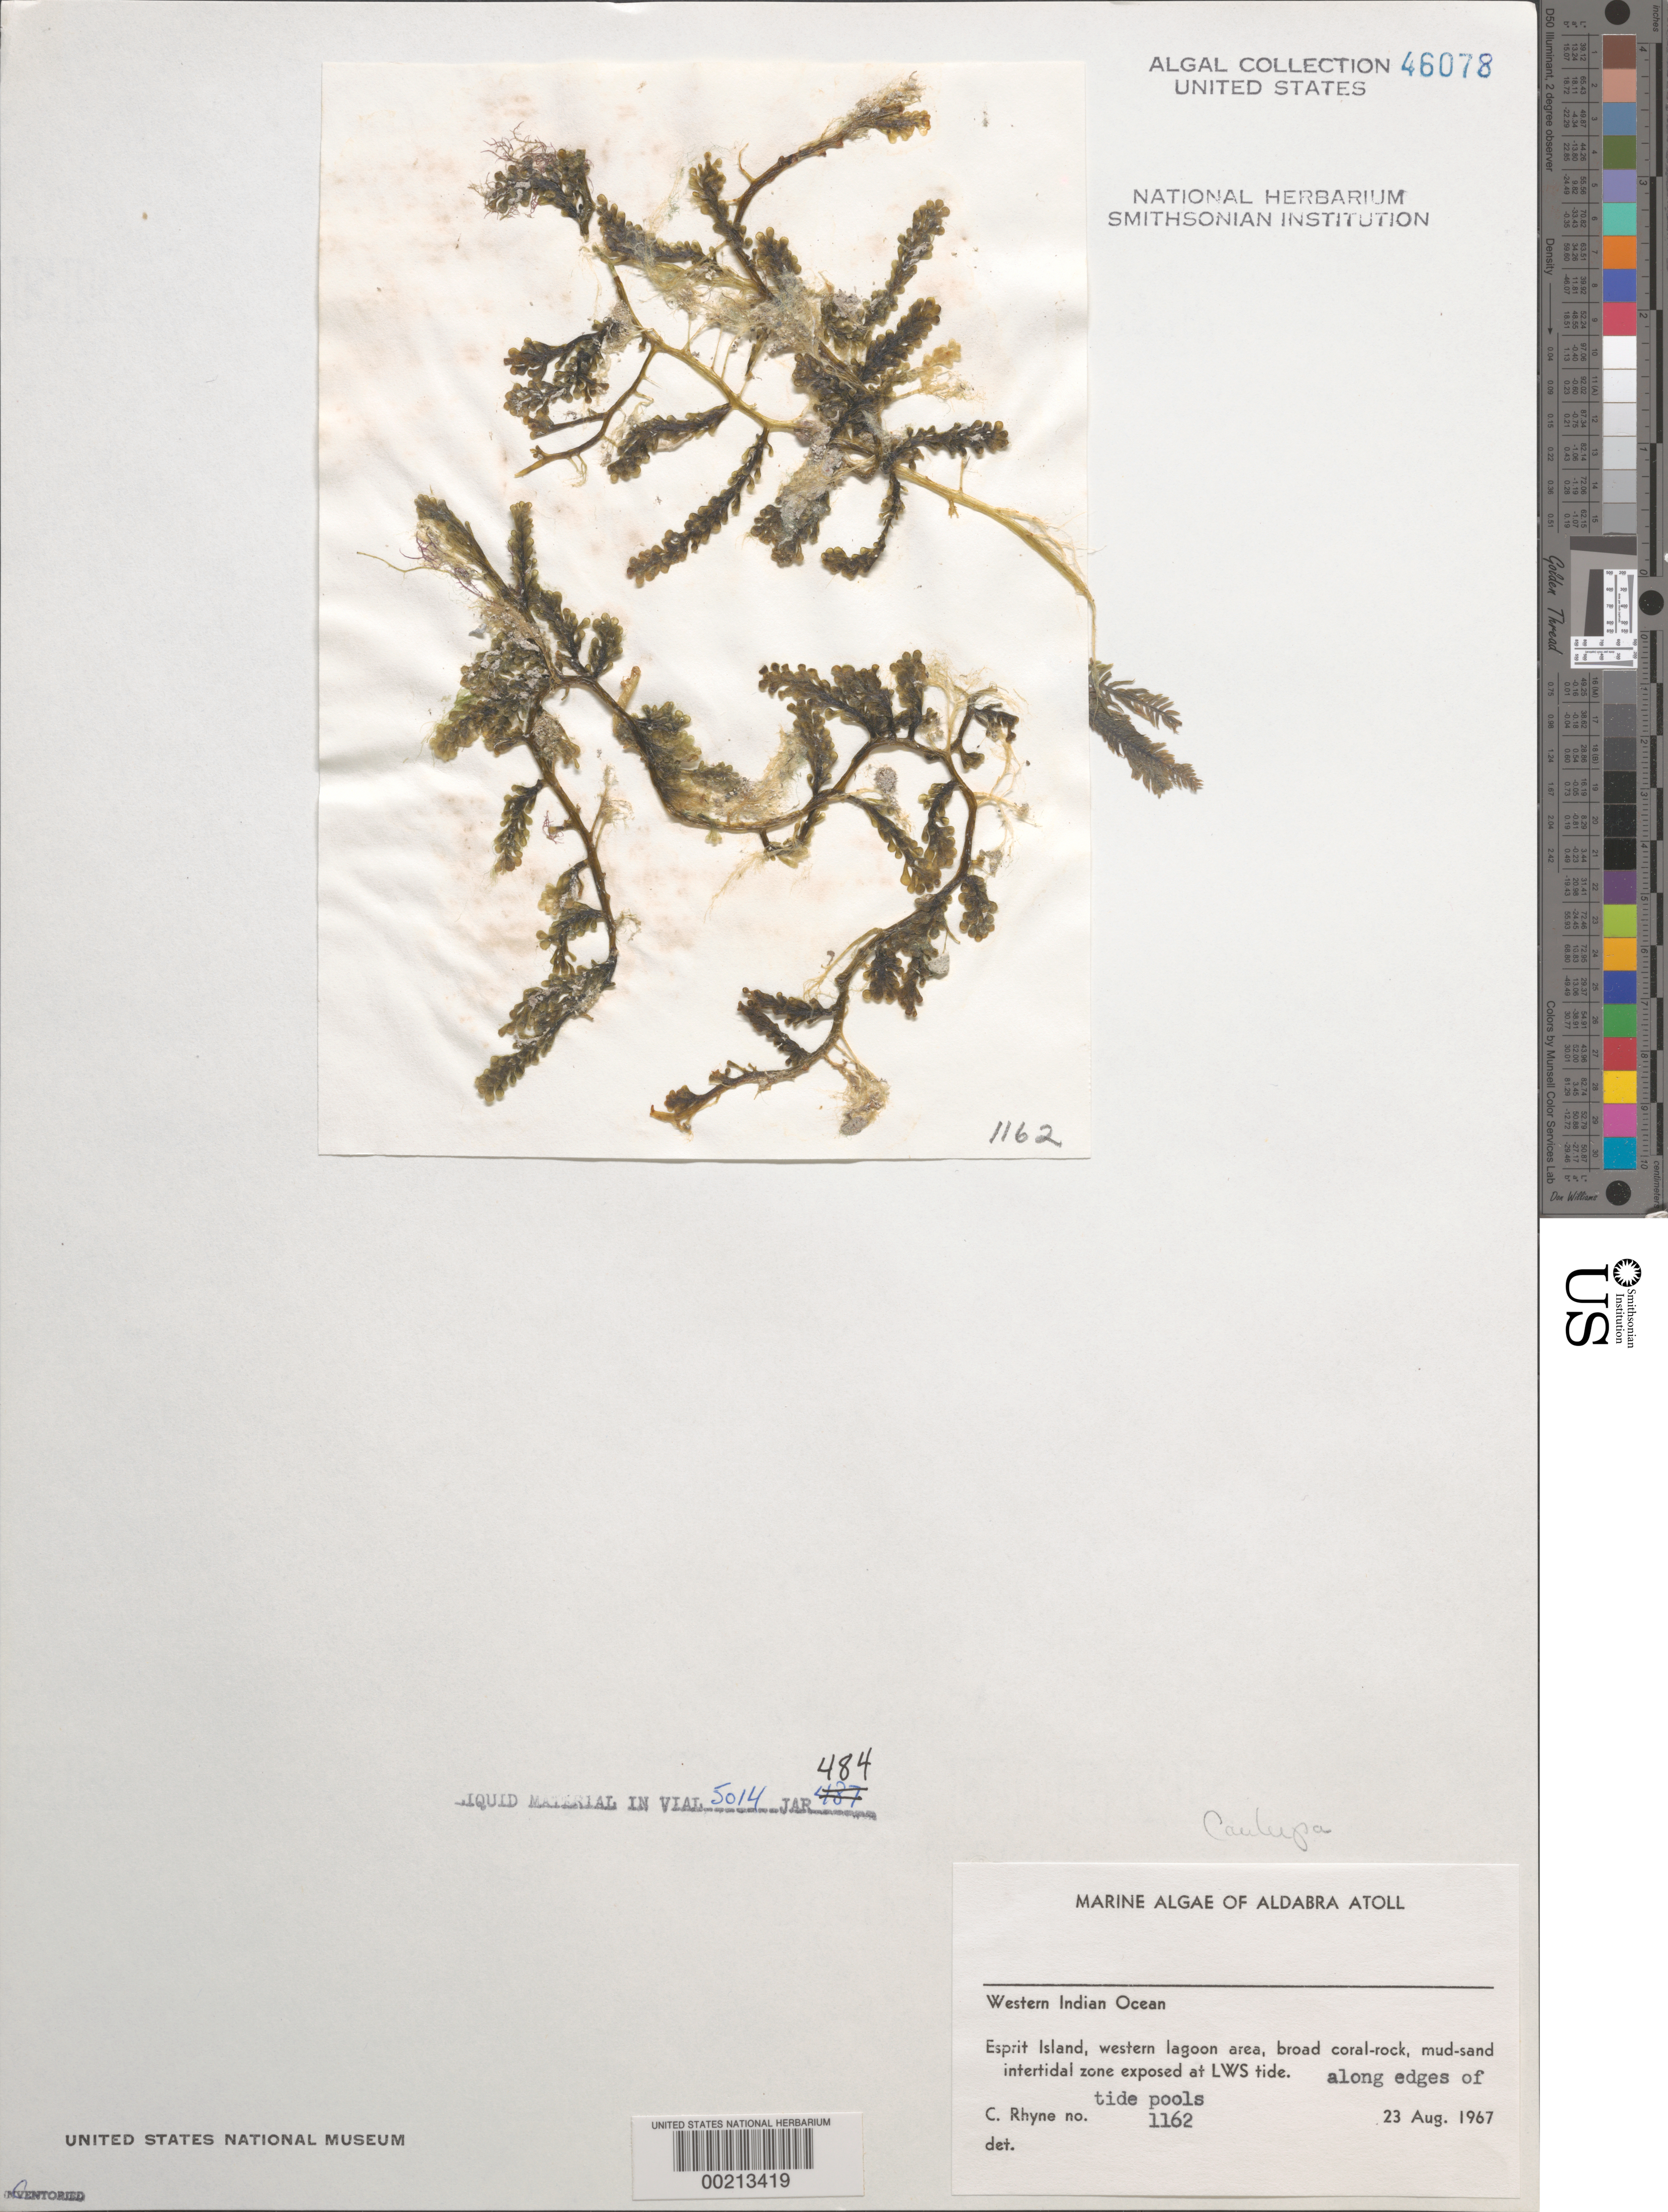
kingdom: Plantae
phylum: Chlorophyta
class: Ulvophyceae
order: Bryopsidales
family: Caulerpaceae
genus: Caulerpa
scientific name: Caulerpa sp.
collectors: C. Rhyne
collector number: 1162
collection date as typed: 23 Aug 1967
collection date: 1967-08-23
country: Seychelles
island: Aldabra Atoll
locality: Ile Esprit, Western lagoon area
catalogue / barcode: US 46078